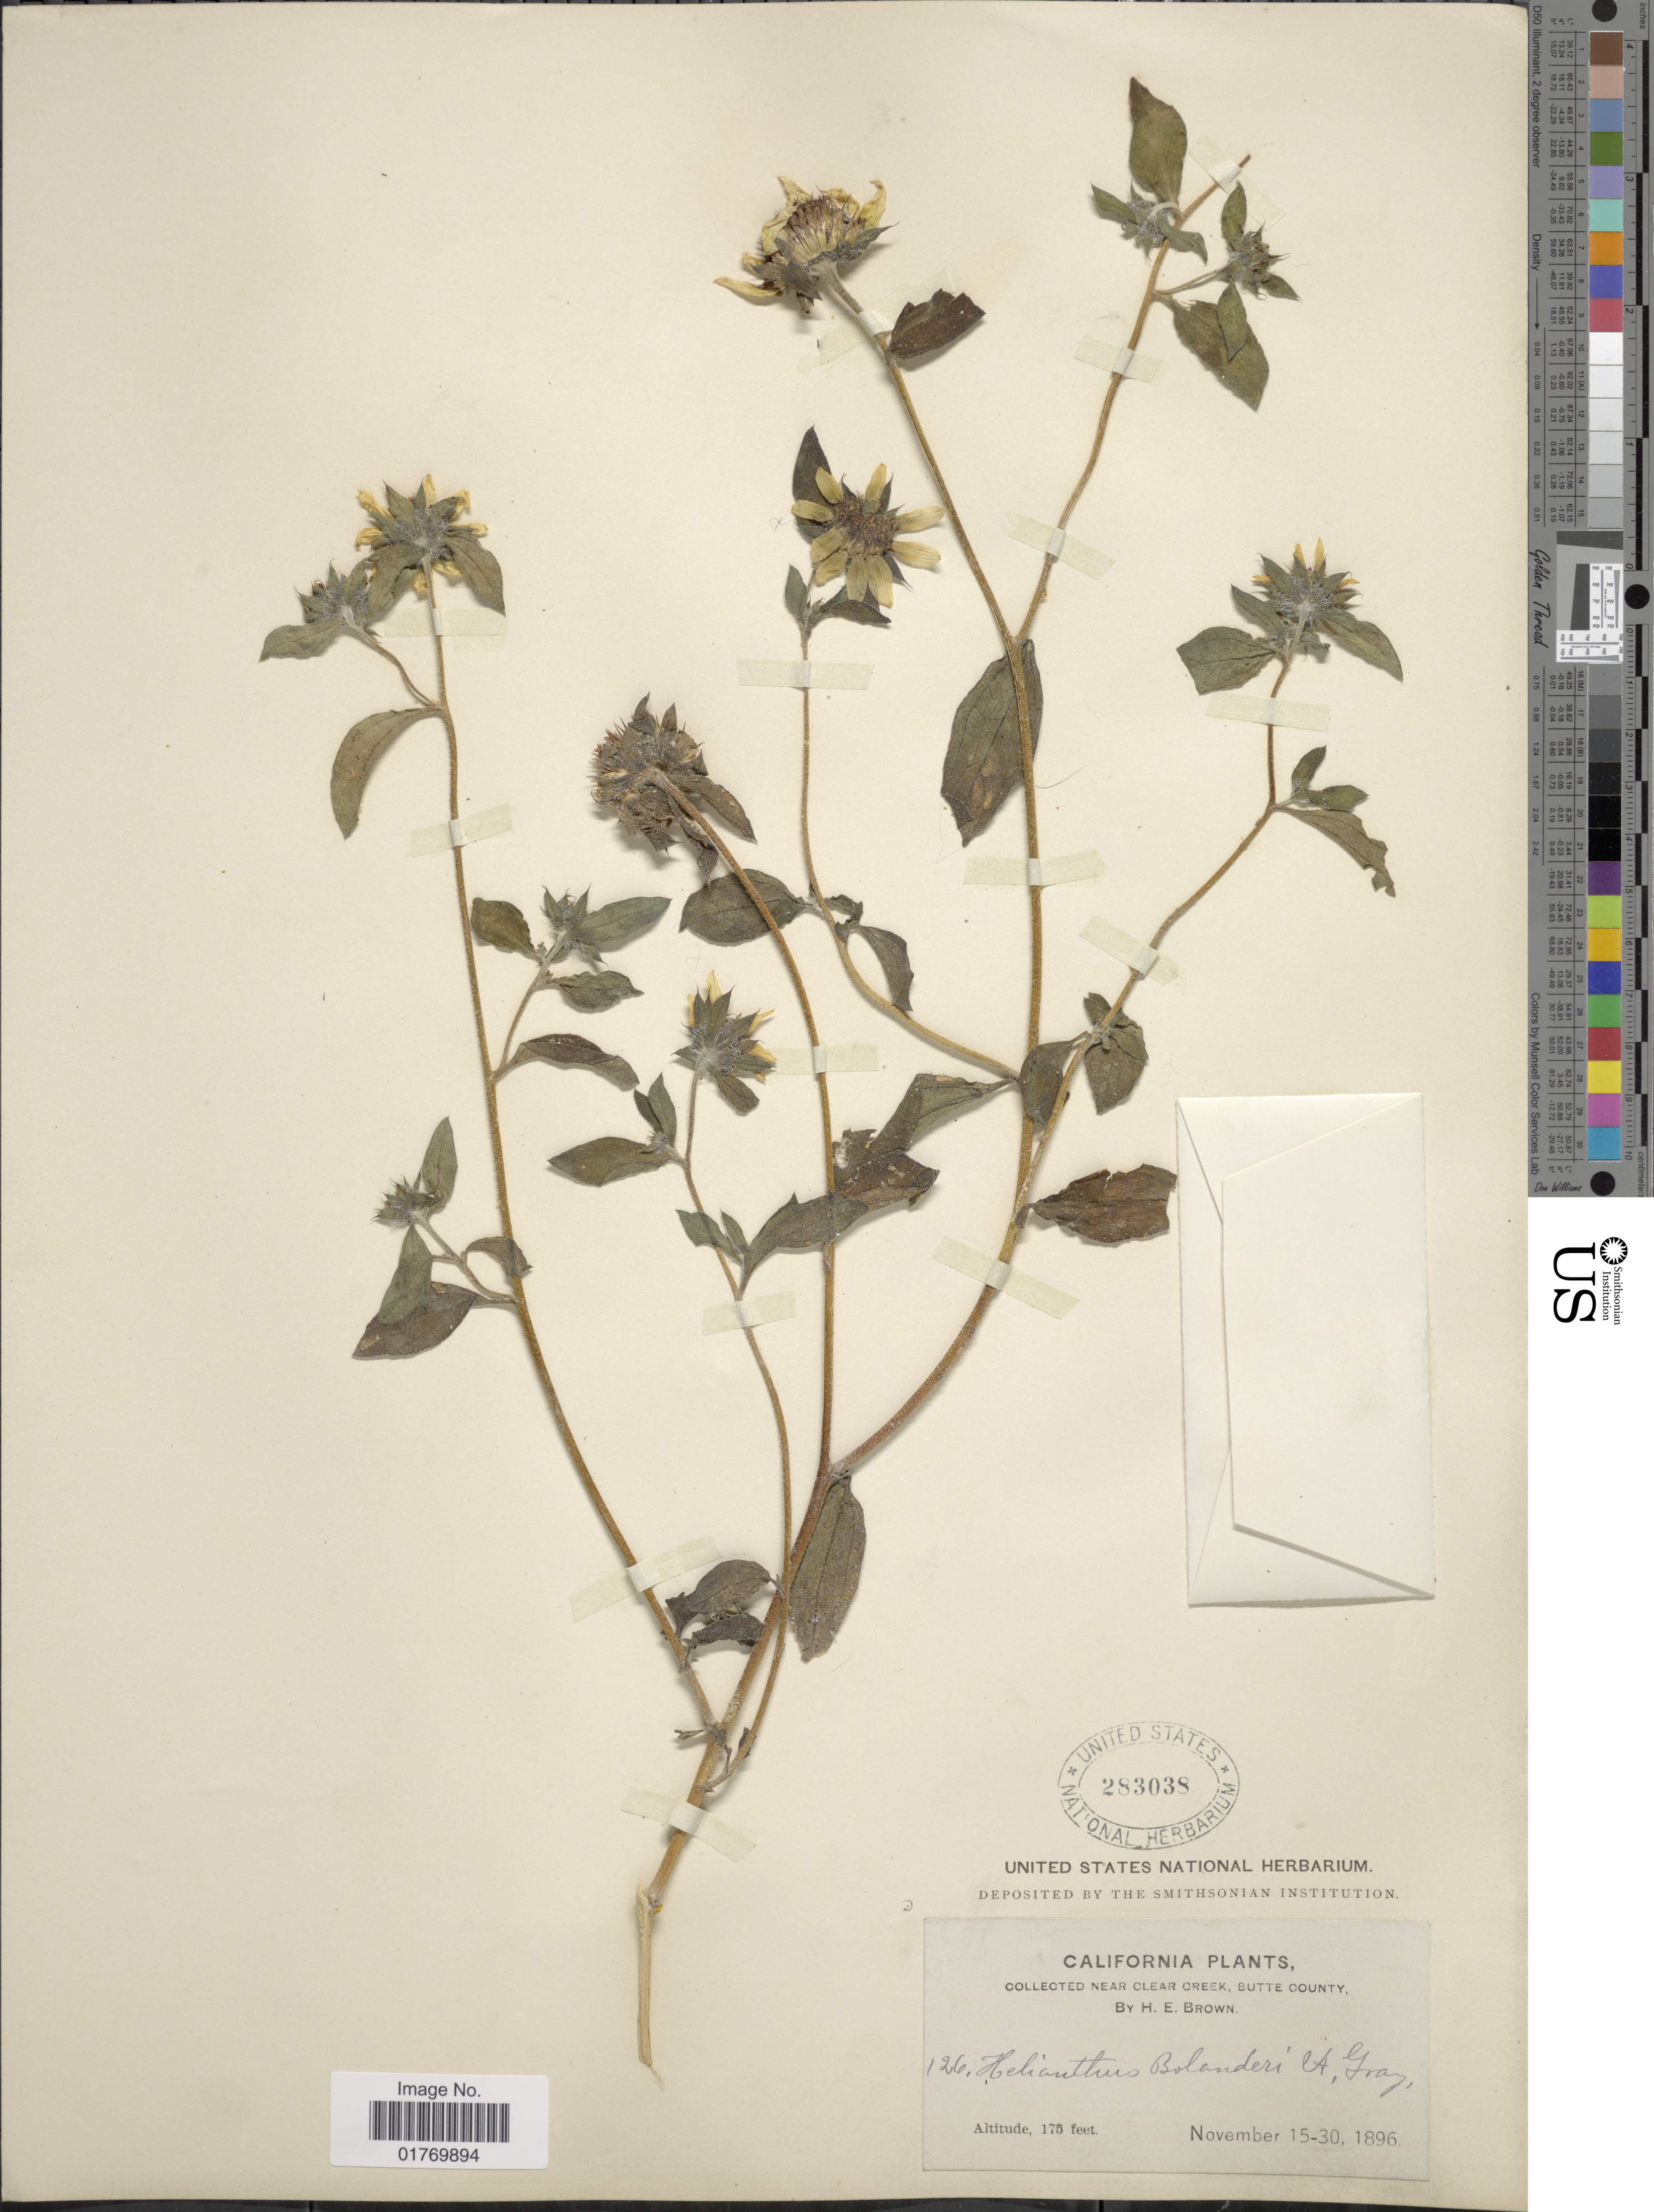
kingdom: Plantae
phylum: Tracheophyta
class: Magnoliopsida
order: Asterales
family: Asteraceae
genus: Helianthus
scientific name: Helianthus bolanderi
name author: A. Gray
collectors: H. E. Brown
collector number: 126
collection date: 1896-11-15/1896-11-30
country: United States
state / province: California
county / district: Butte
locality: Near Clear Creek, Butte County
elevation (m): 53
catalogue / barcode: US 283038